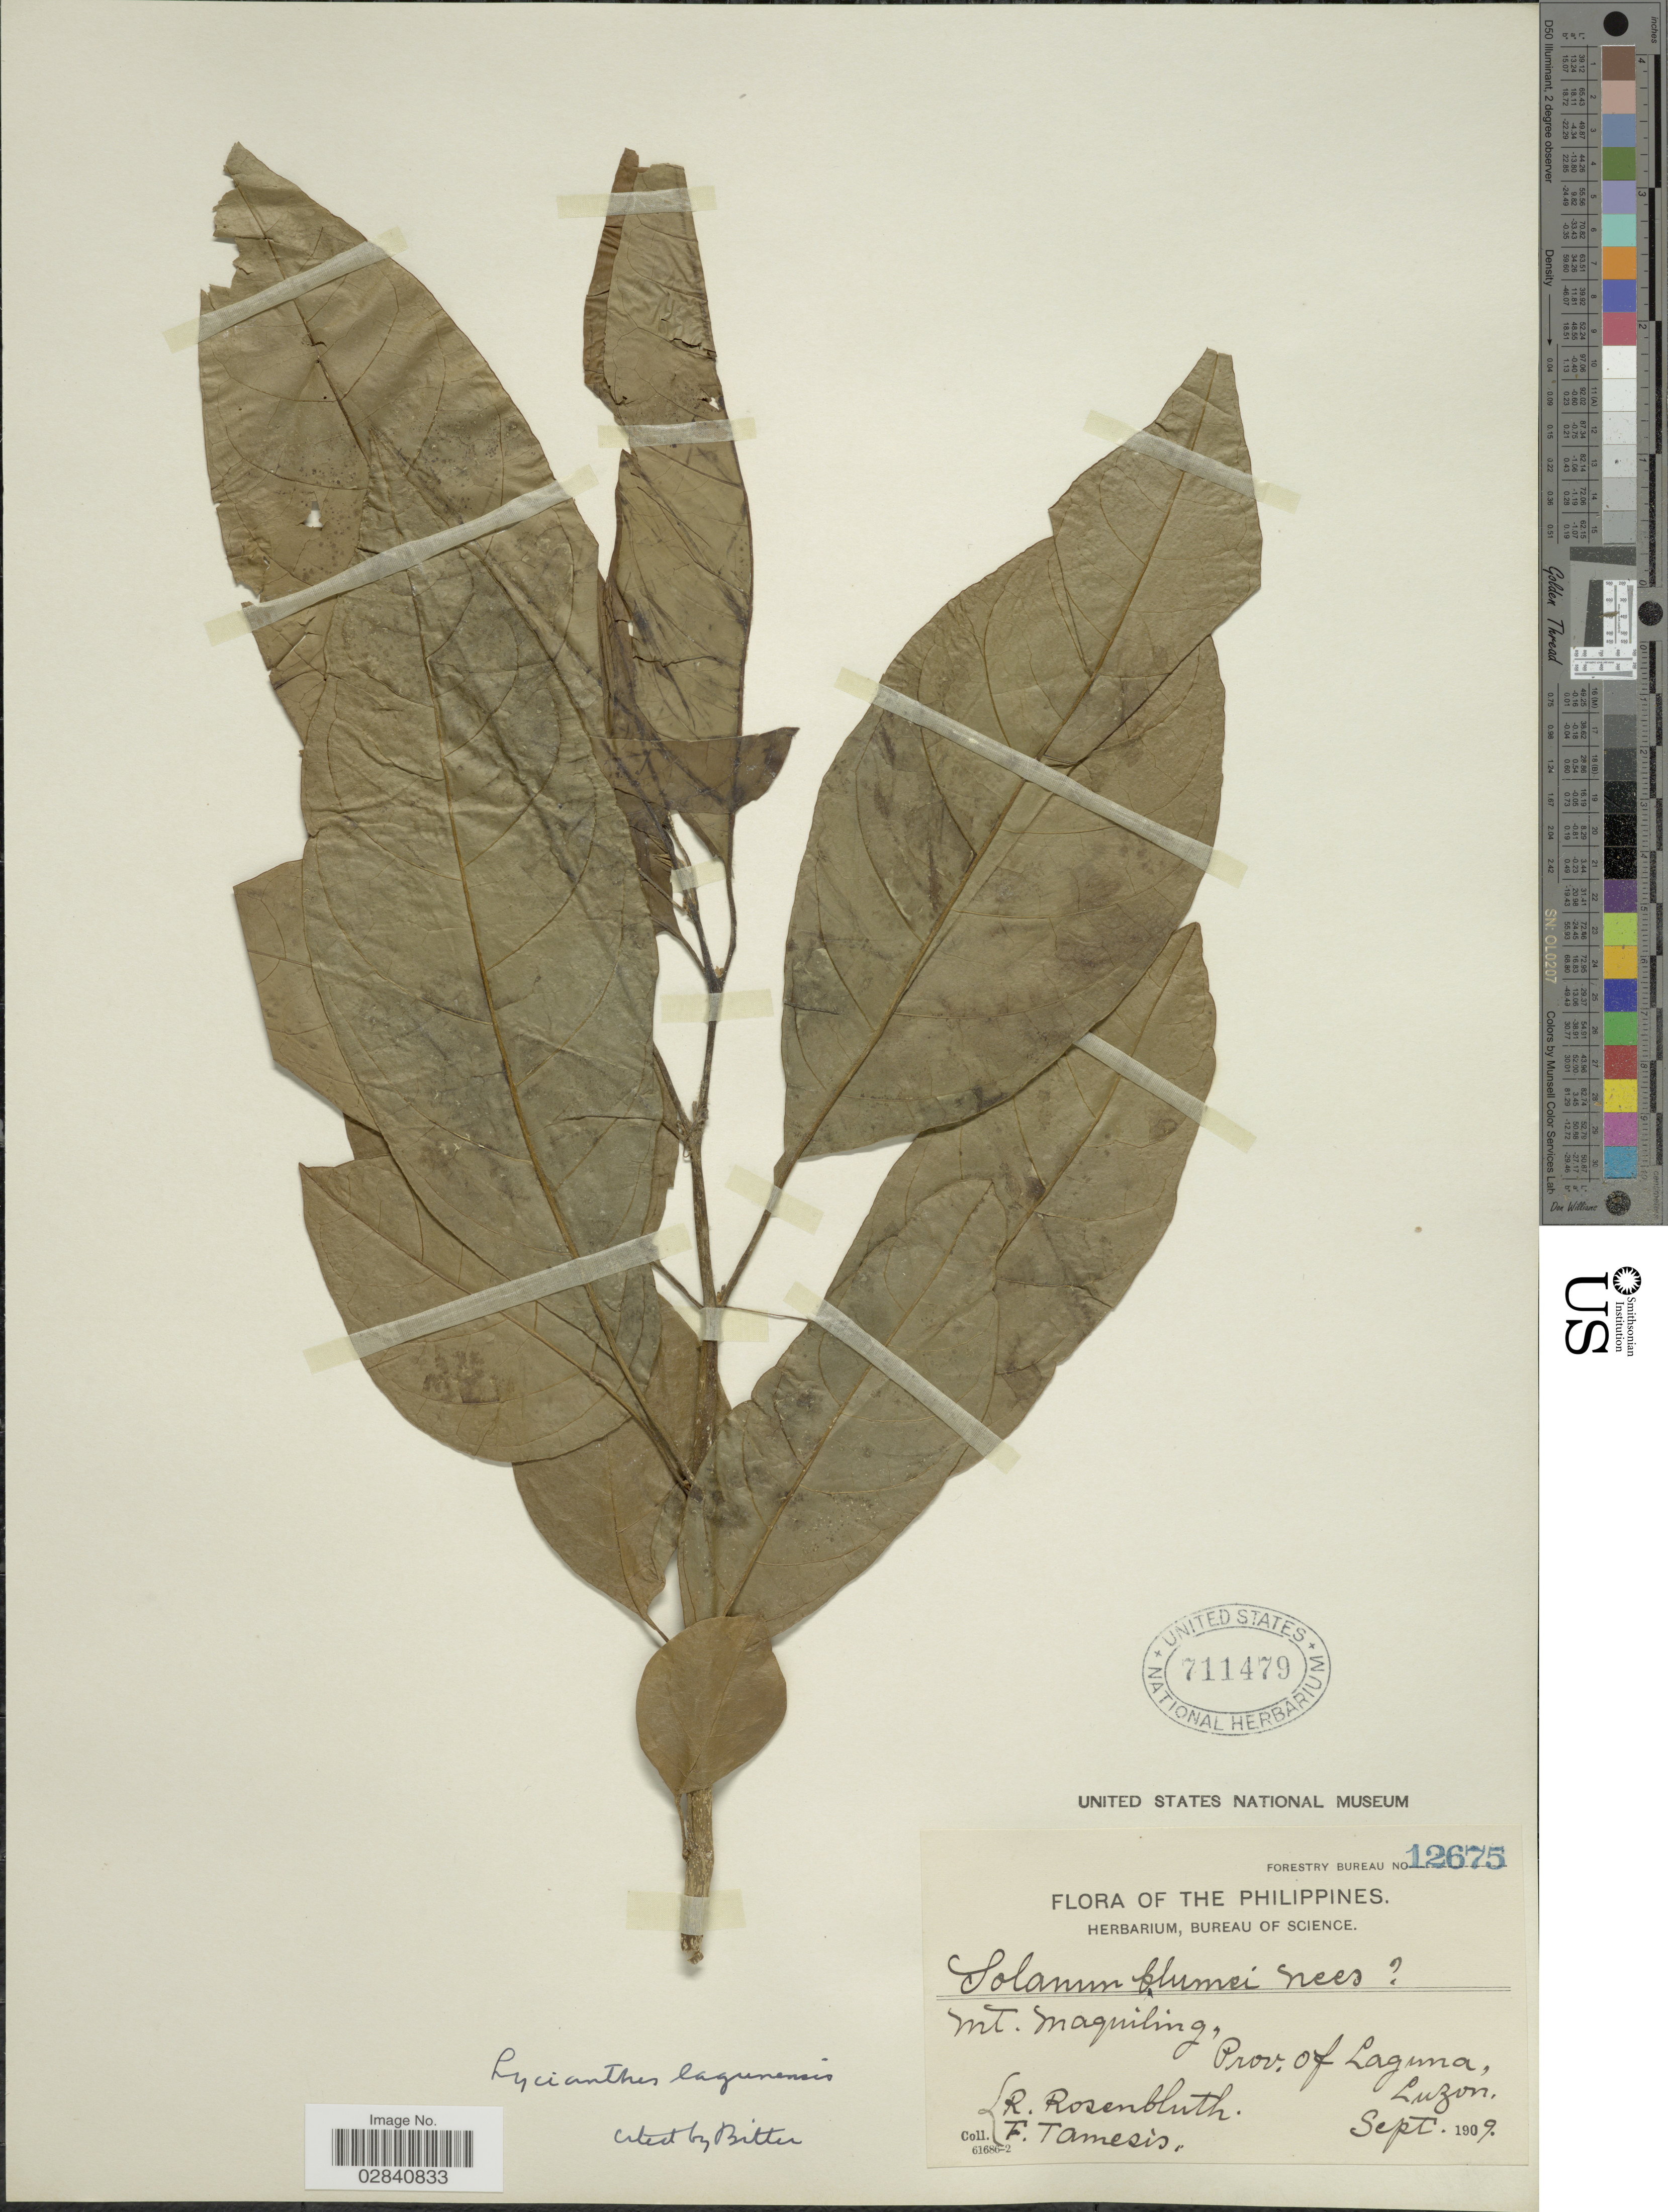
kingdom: Plantae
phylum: Tracheophyta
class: Magnoliopsida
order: Solanales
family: Solanaceae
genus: Lycianthes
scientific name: Lycianthes lagunensis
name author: (Elmer) Bitter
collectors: R. Rosenbluth & F. Tamesis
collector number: Forestry Bureau 12675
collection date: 1909-09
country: Philippines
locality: Mt. Maquiling, Prov. of Laguna, Luzon.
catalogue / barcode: US 711479